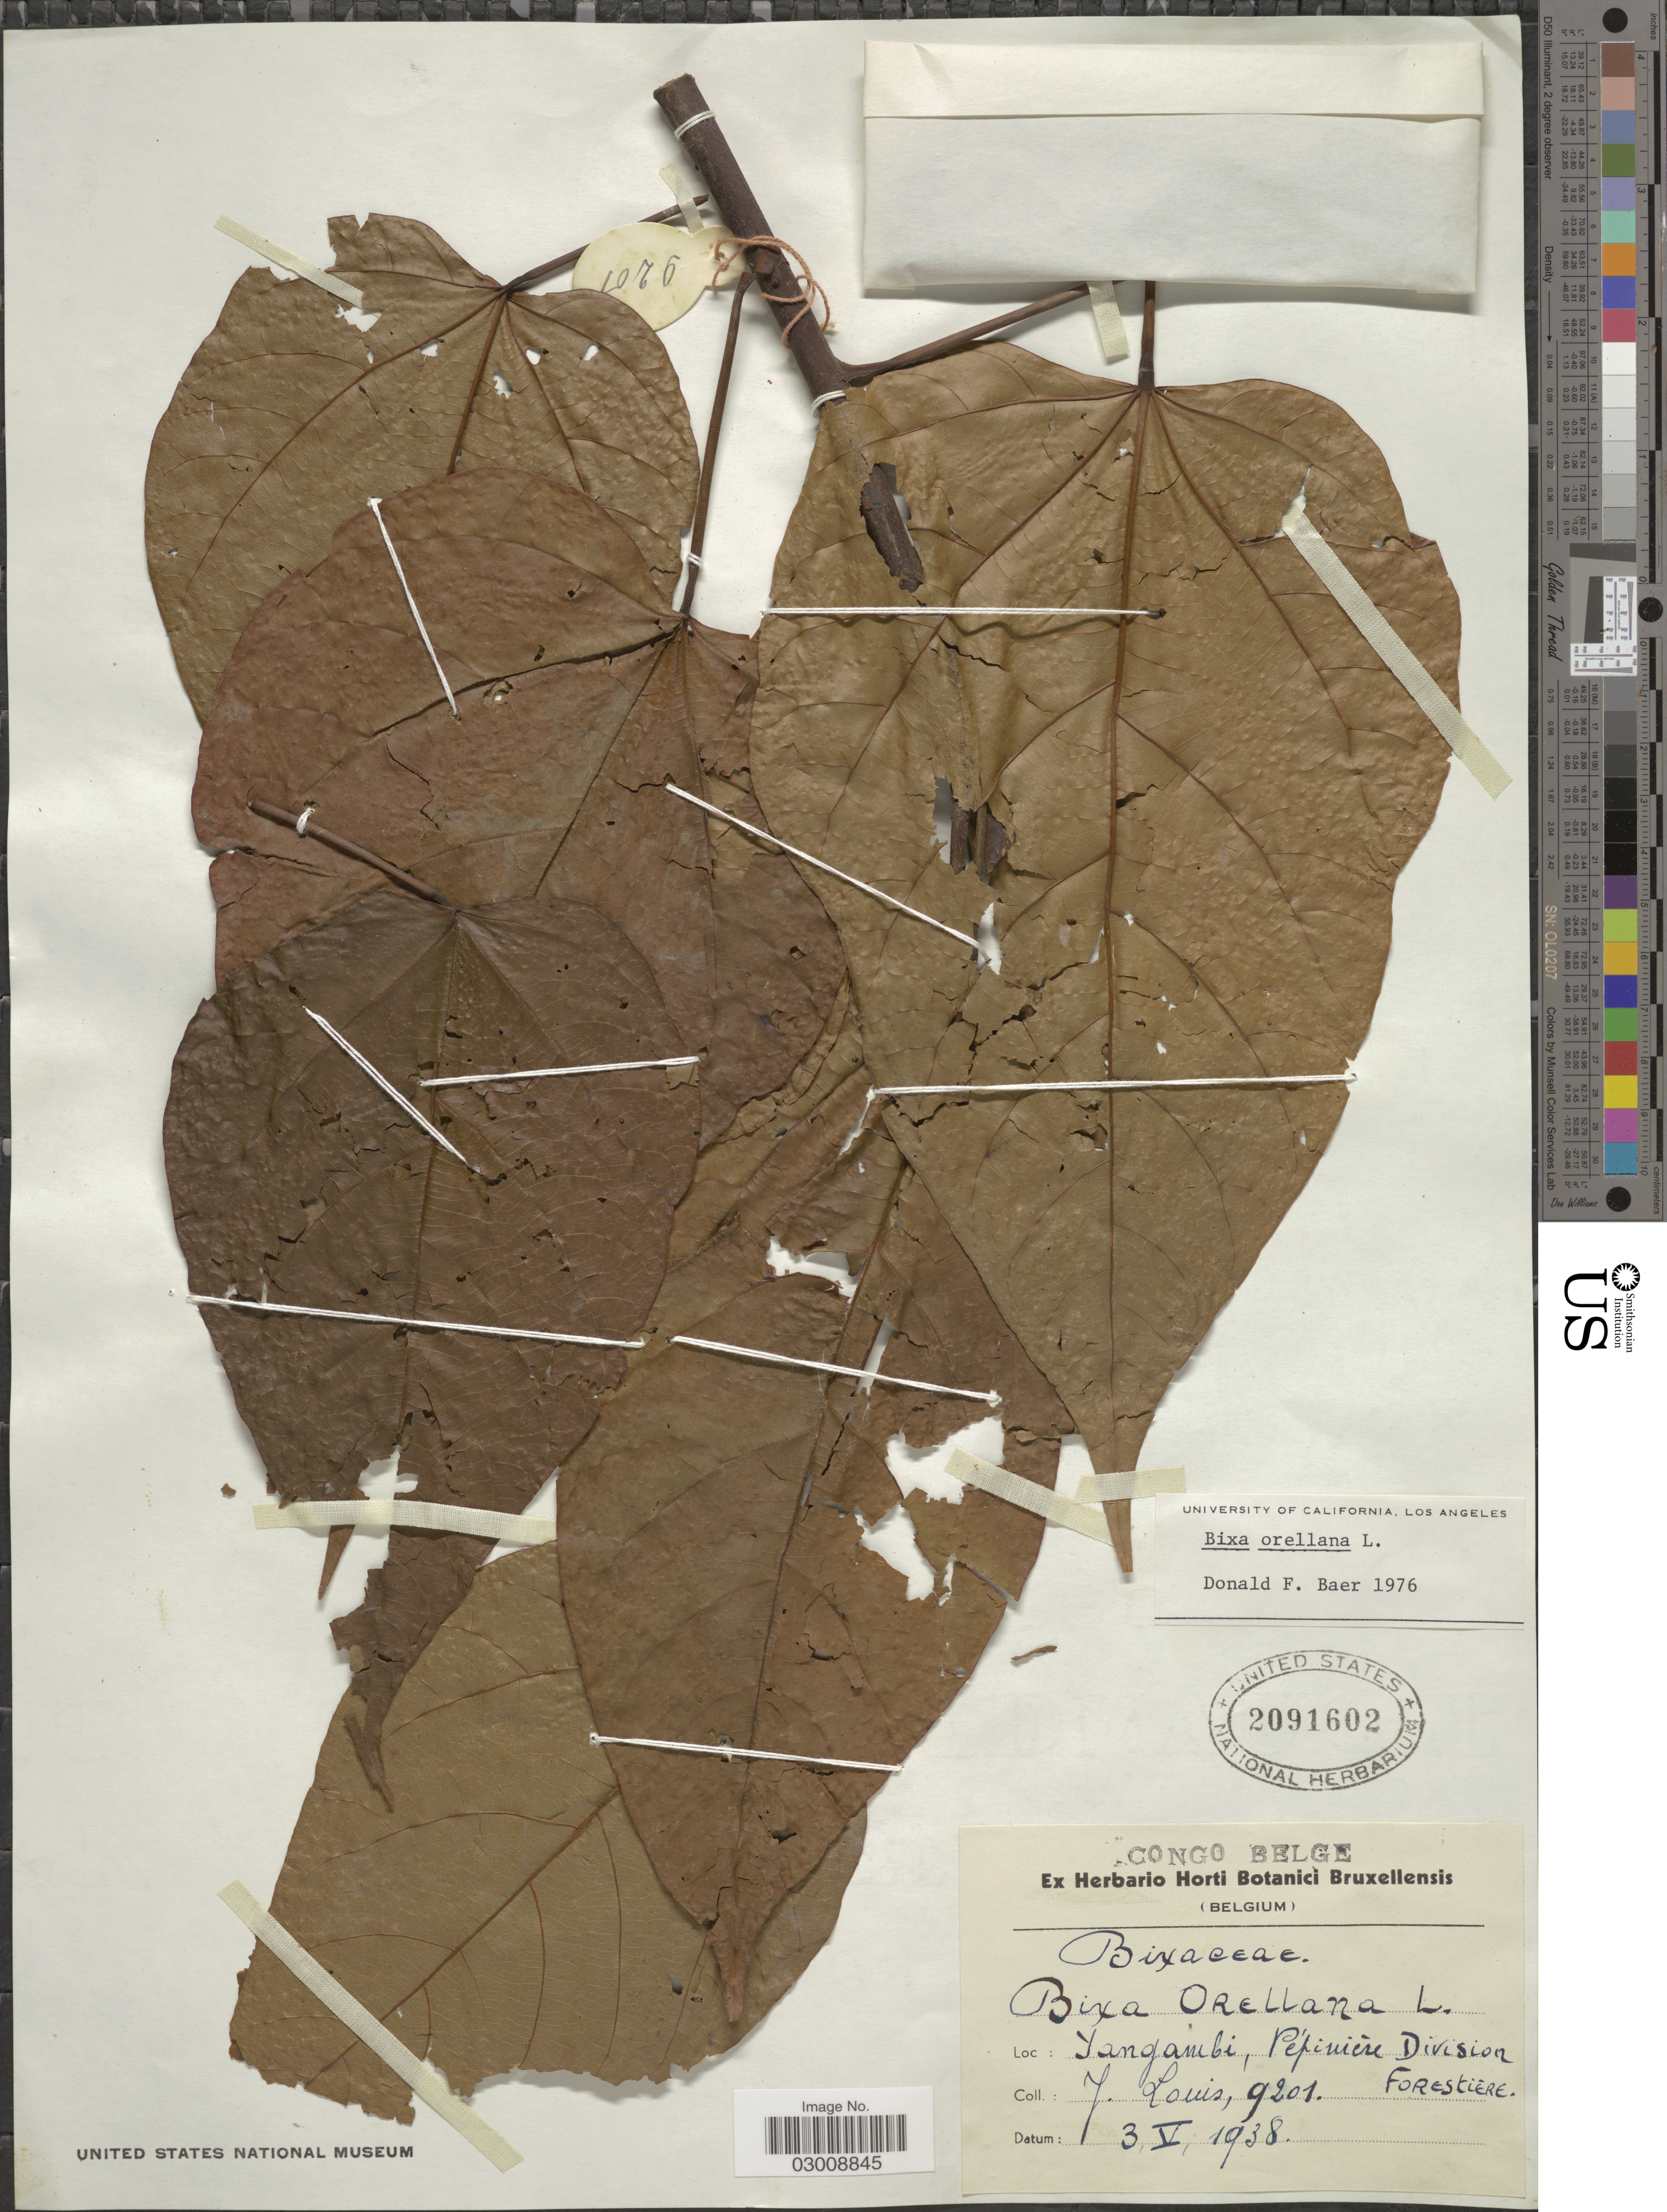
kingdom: Plantae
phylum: Tracheophyta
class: Magnoliopsida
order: Malvales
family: Bixaceae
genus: Bixa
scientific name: Bixa orellana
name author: L.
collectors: J. Louis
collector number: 9201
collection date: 1938-05-03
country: Congo, Democratic Republic of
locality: Congo Belge. Yangambi, Pepiniére Division Forestiére.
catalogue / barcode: US 2091602